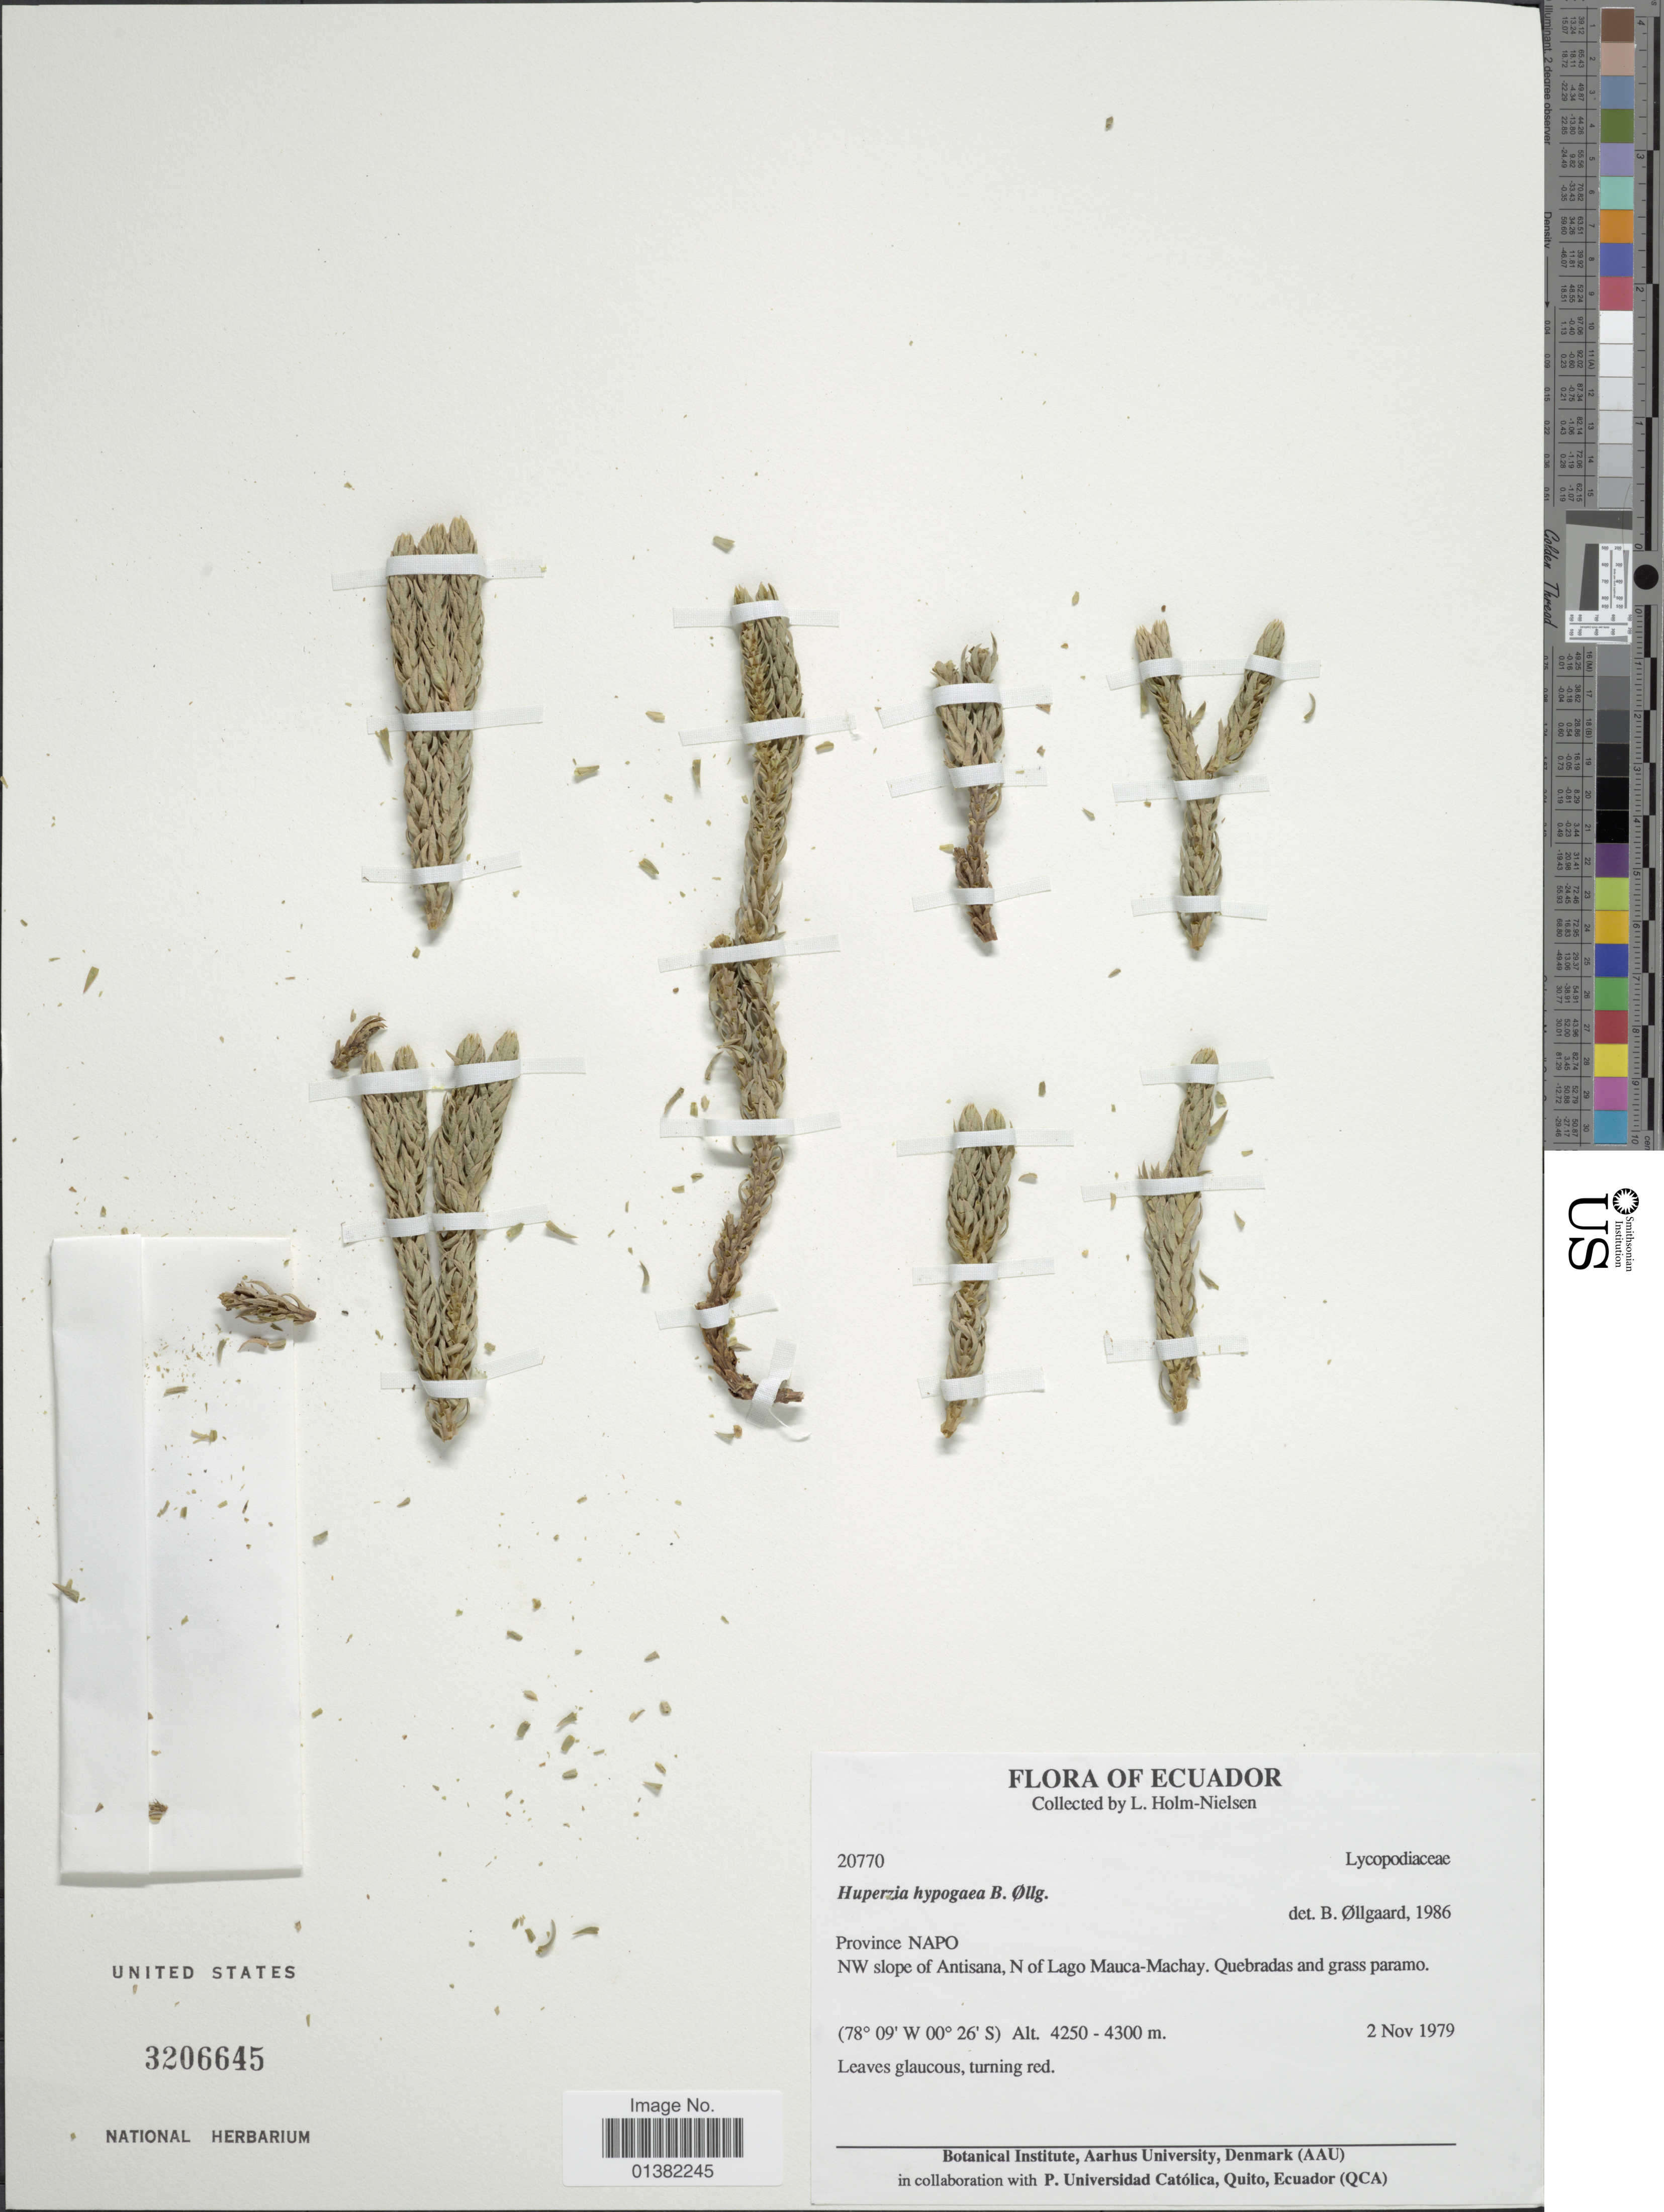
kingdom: Plantae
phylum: Tracheophyta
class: Lycopodiopsida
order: Lycopodiales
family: Lycopodiaceae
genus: Phlegmariurus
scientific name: Phlegmariurus hypogaeus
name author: (B. Øllg.) B. Øllg.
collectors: L. B. Holm-Nielsen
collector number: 20770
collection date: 1979-11-02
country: Ecuador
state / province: Napo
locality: NW slope of Antisana, N of Lago Mauca-Machay. Quebradas and grass paramo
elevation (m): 4250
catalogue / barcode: US 3206645